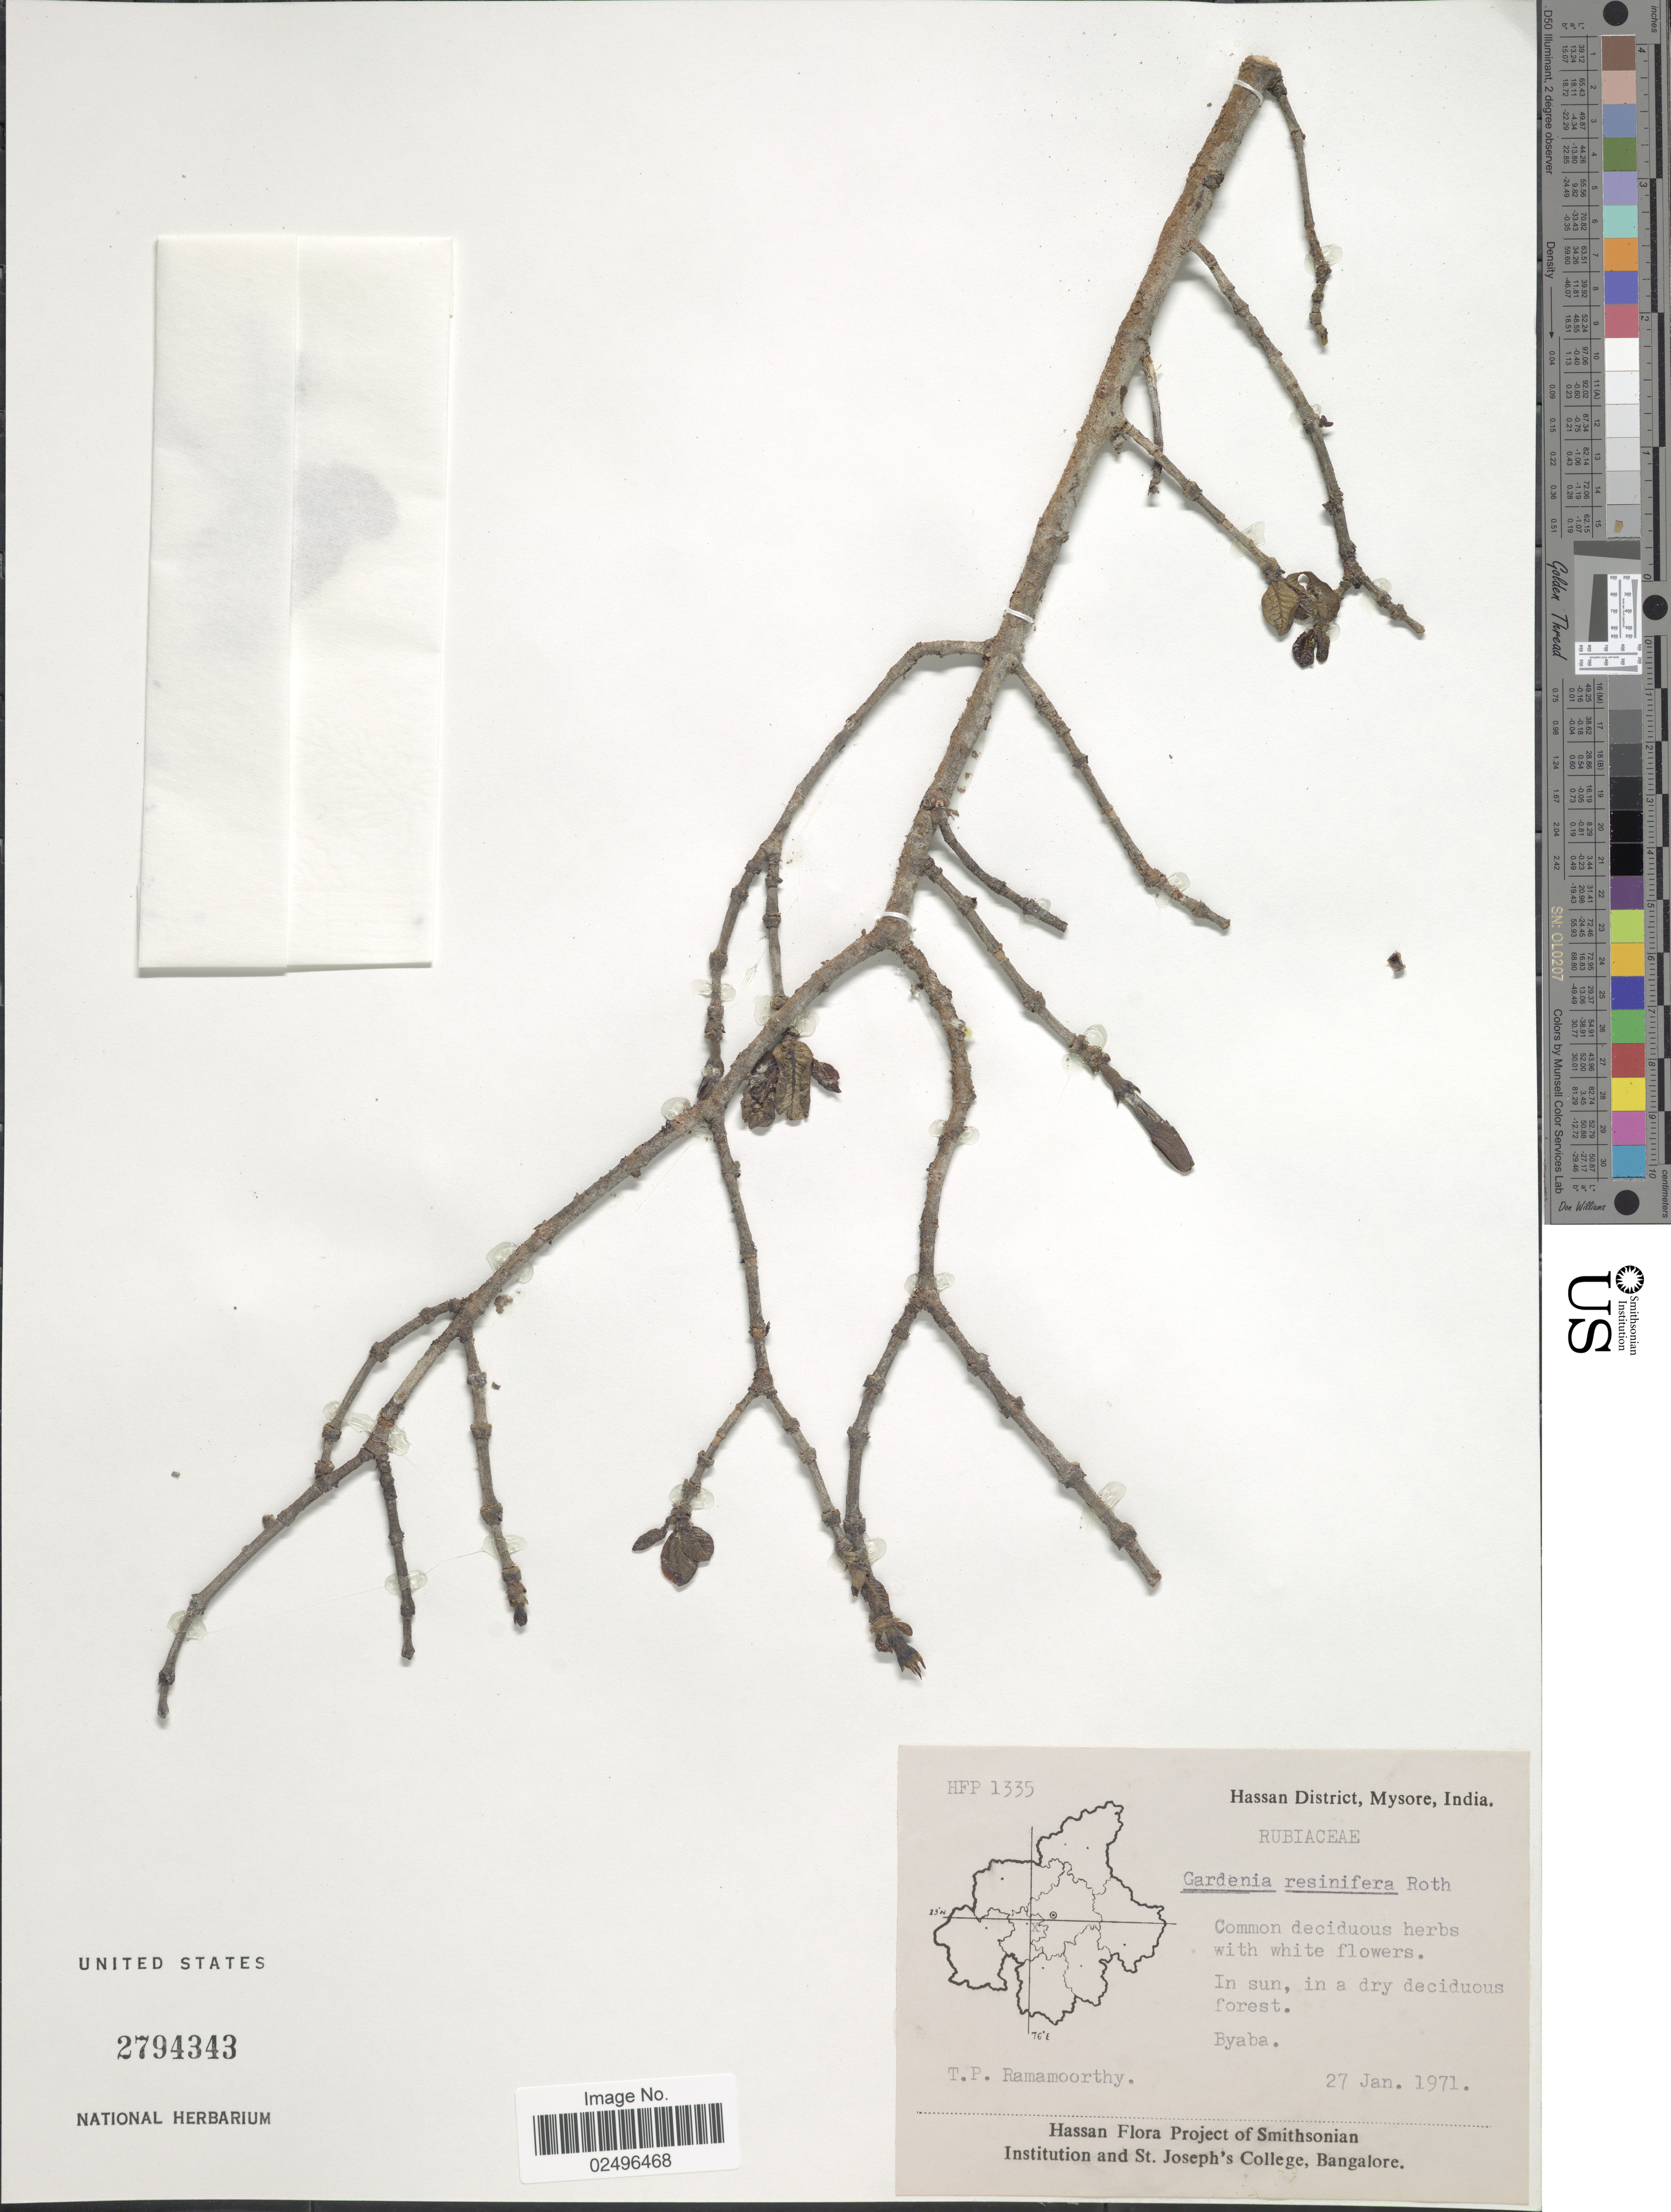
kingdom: Plantae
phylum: Tracheophyta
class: Magnoliopsida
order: Gentianales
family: Rubiaceae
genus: Gardenia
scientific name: Gardenia resinifera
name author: Roth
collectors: T. P. Ramamoorthy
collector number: HFP 1335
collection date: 1971-01-27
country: India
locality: Hassan District, Mysore, India, Byaba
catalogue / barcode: US 2794343